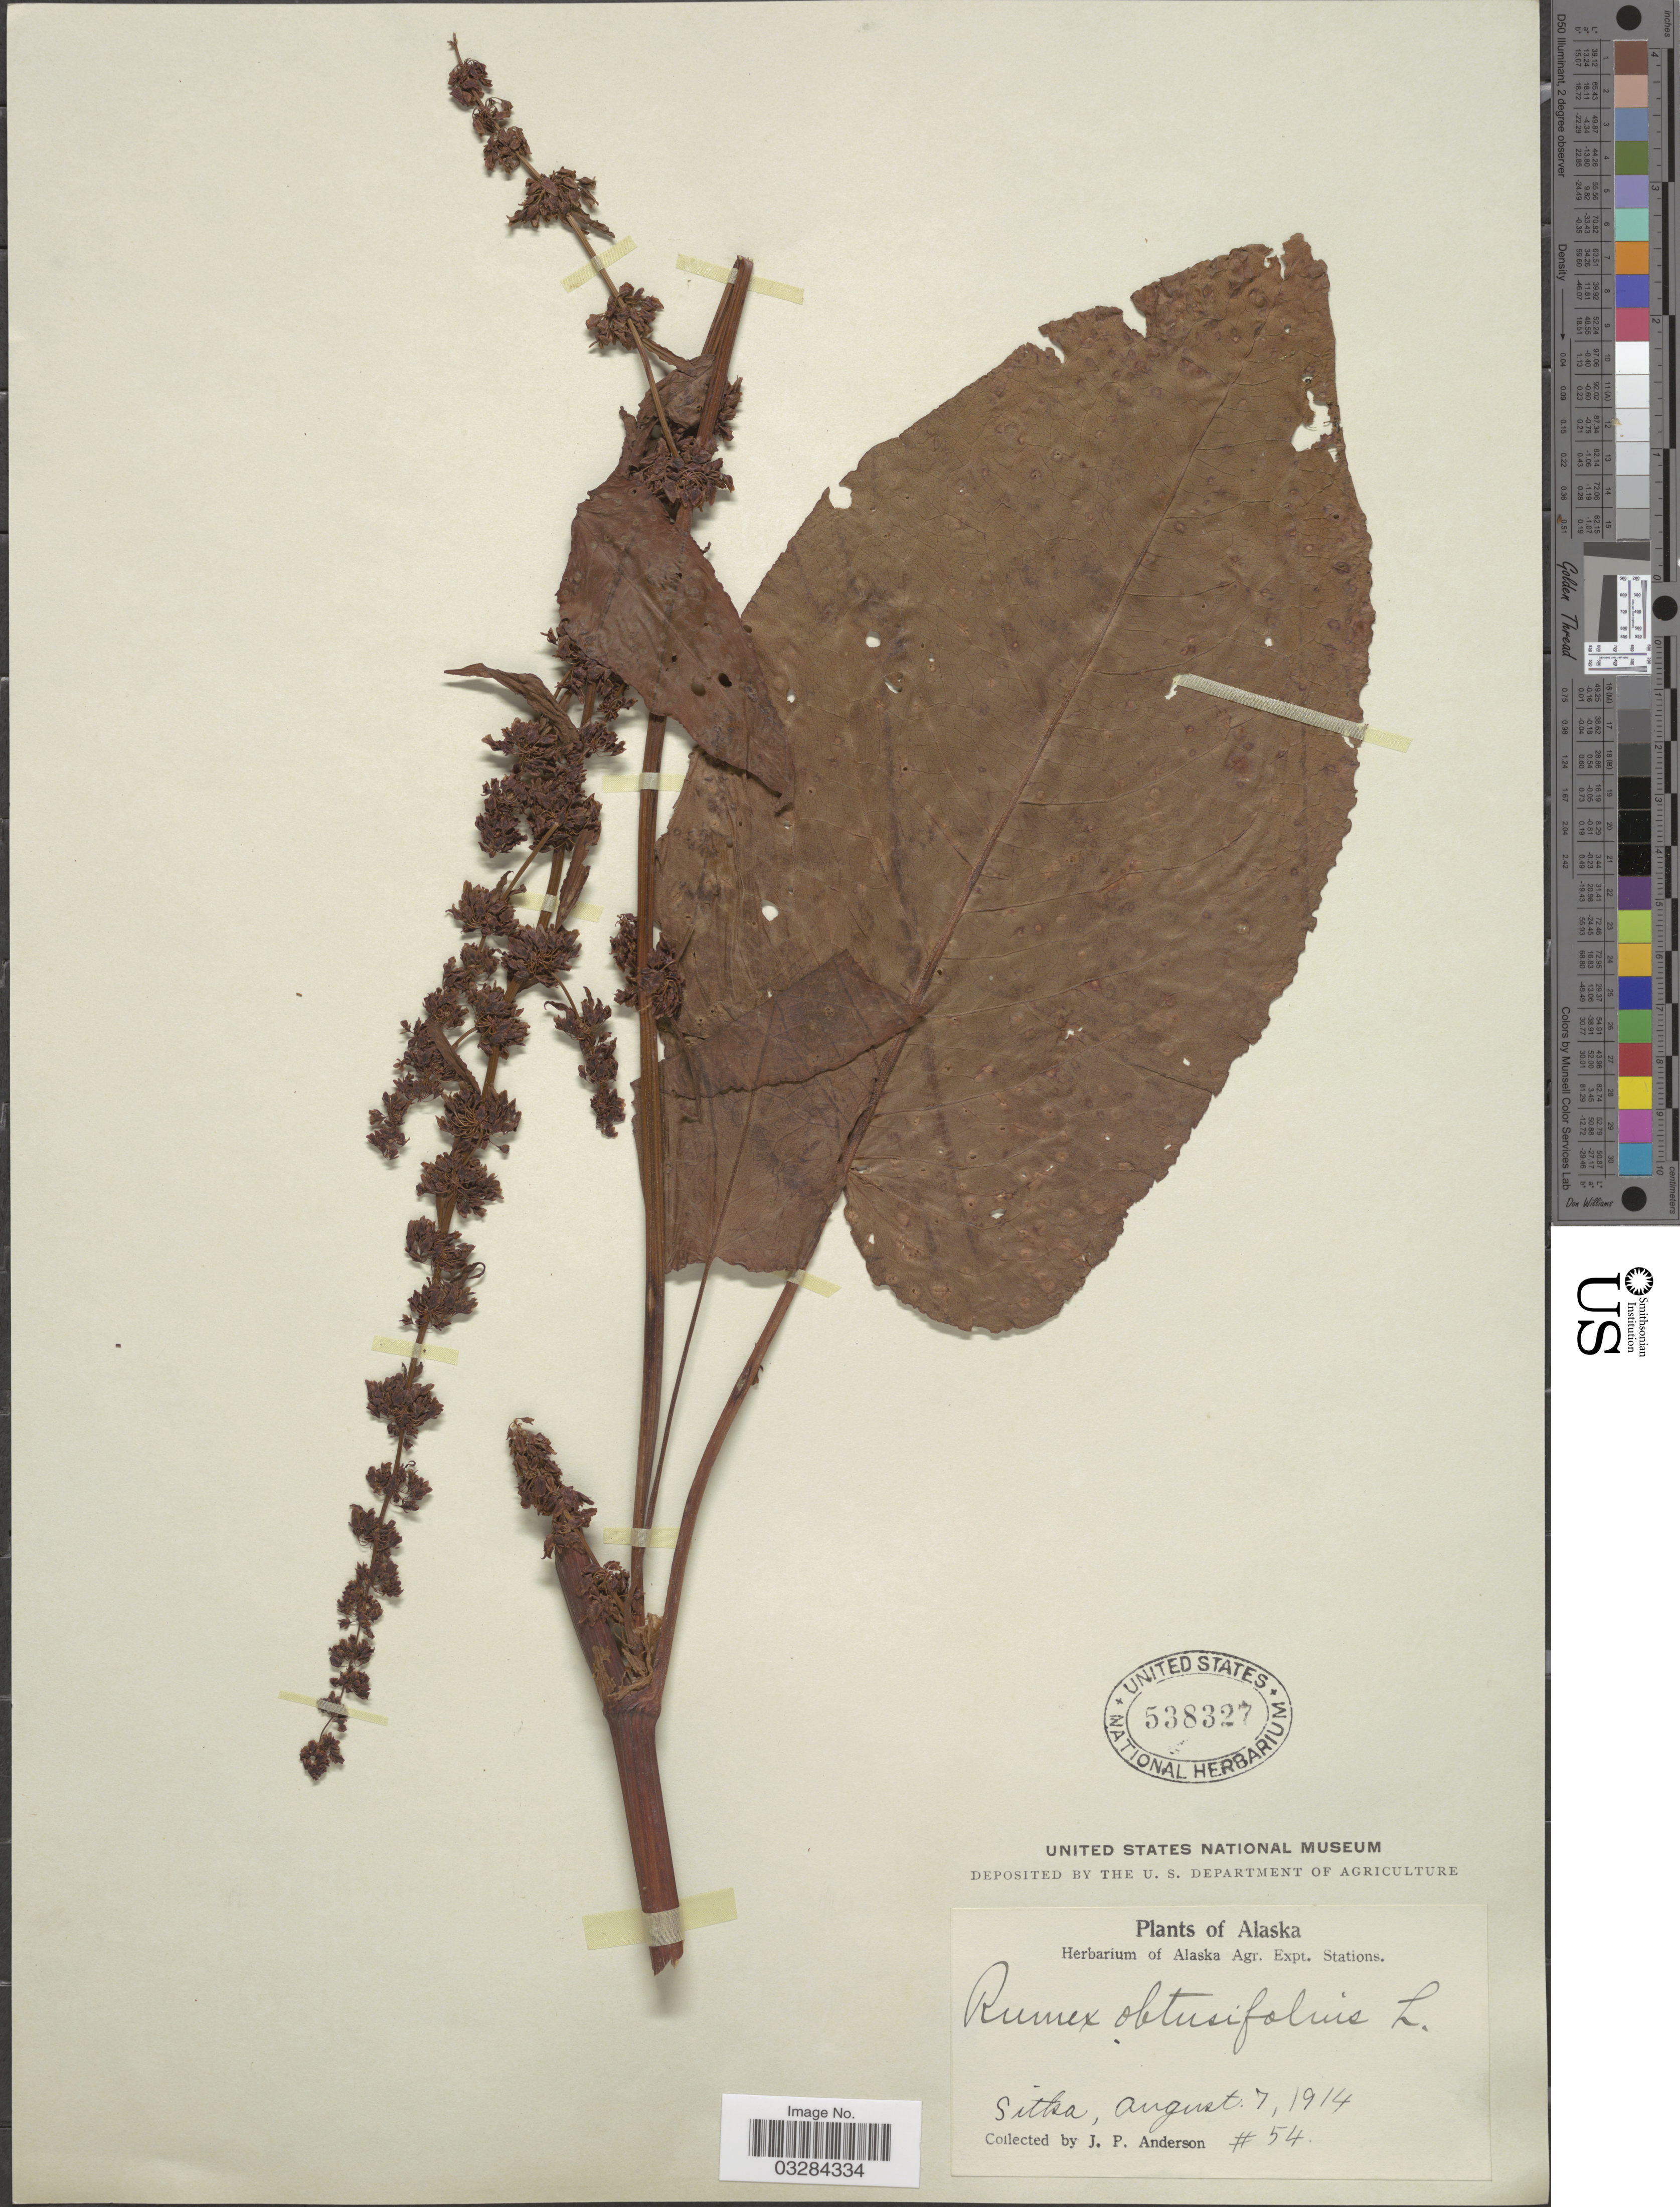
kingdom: Plantae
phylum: Tracheophyta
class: Magnoliopsida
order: Caryophyllales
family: Polygonaceae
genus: Rumex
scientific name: Rumex obtusifolius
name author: L.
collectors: J. P. Anderson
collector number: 54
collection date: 1914-08-07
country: United States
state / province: Alaska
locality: Sitka.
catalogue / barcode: US 538327